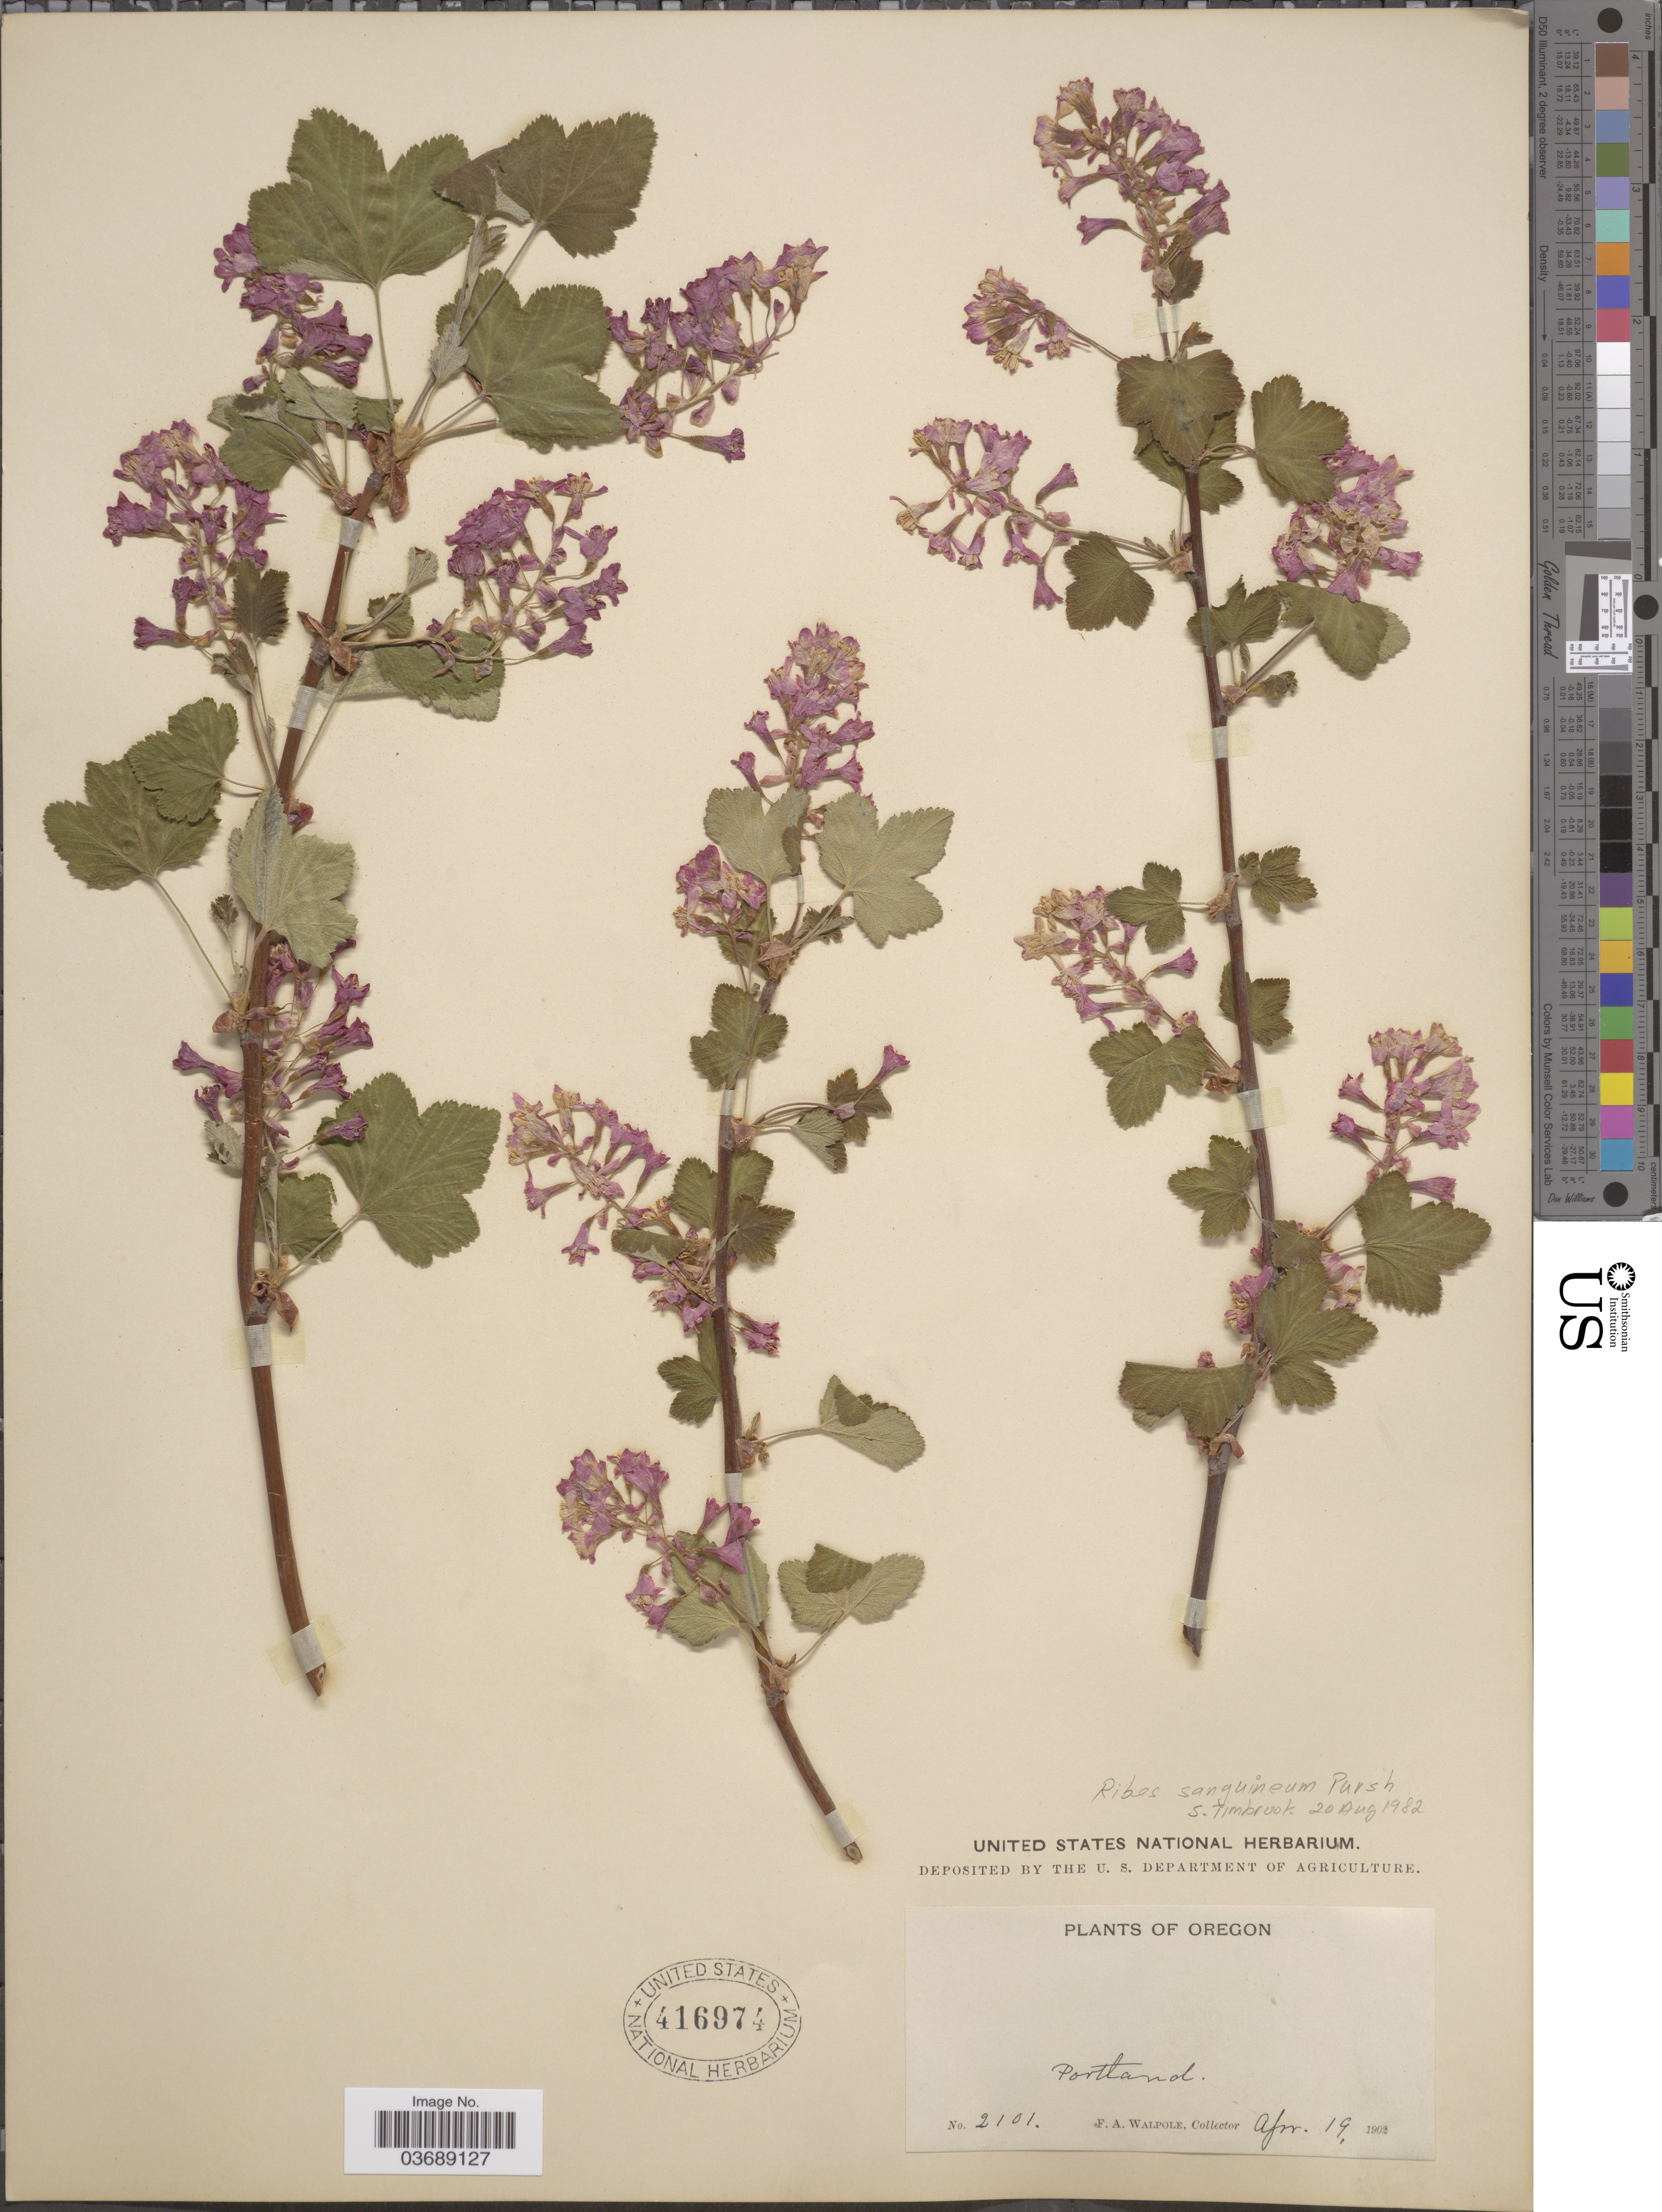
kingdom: Plantae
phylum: Tracheophyta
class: Magnoliopsida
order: Saxifragales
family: Grossulariaceae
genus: Ribes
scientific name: Ribes sanguineum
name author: Pursh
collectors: F. Walpole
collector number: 2101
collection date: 1902-04-19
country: United States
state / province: Oregon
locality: Portland.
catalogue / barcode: US 416974